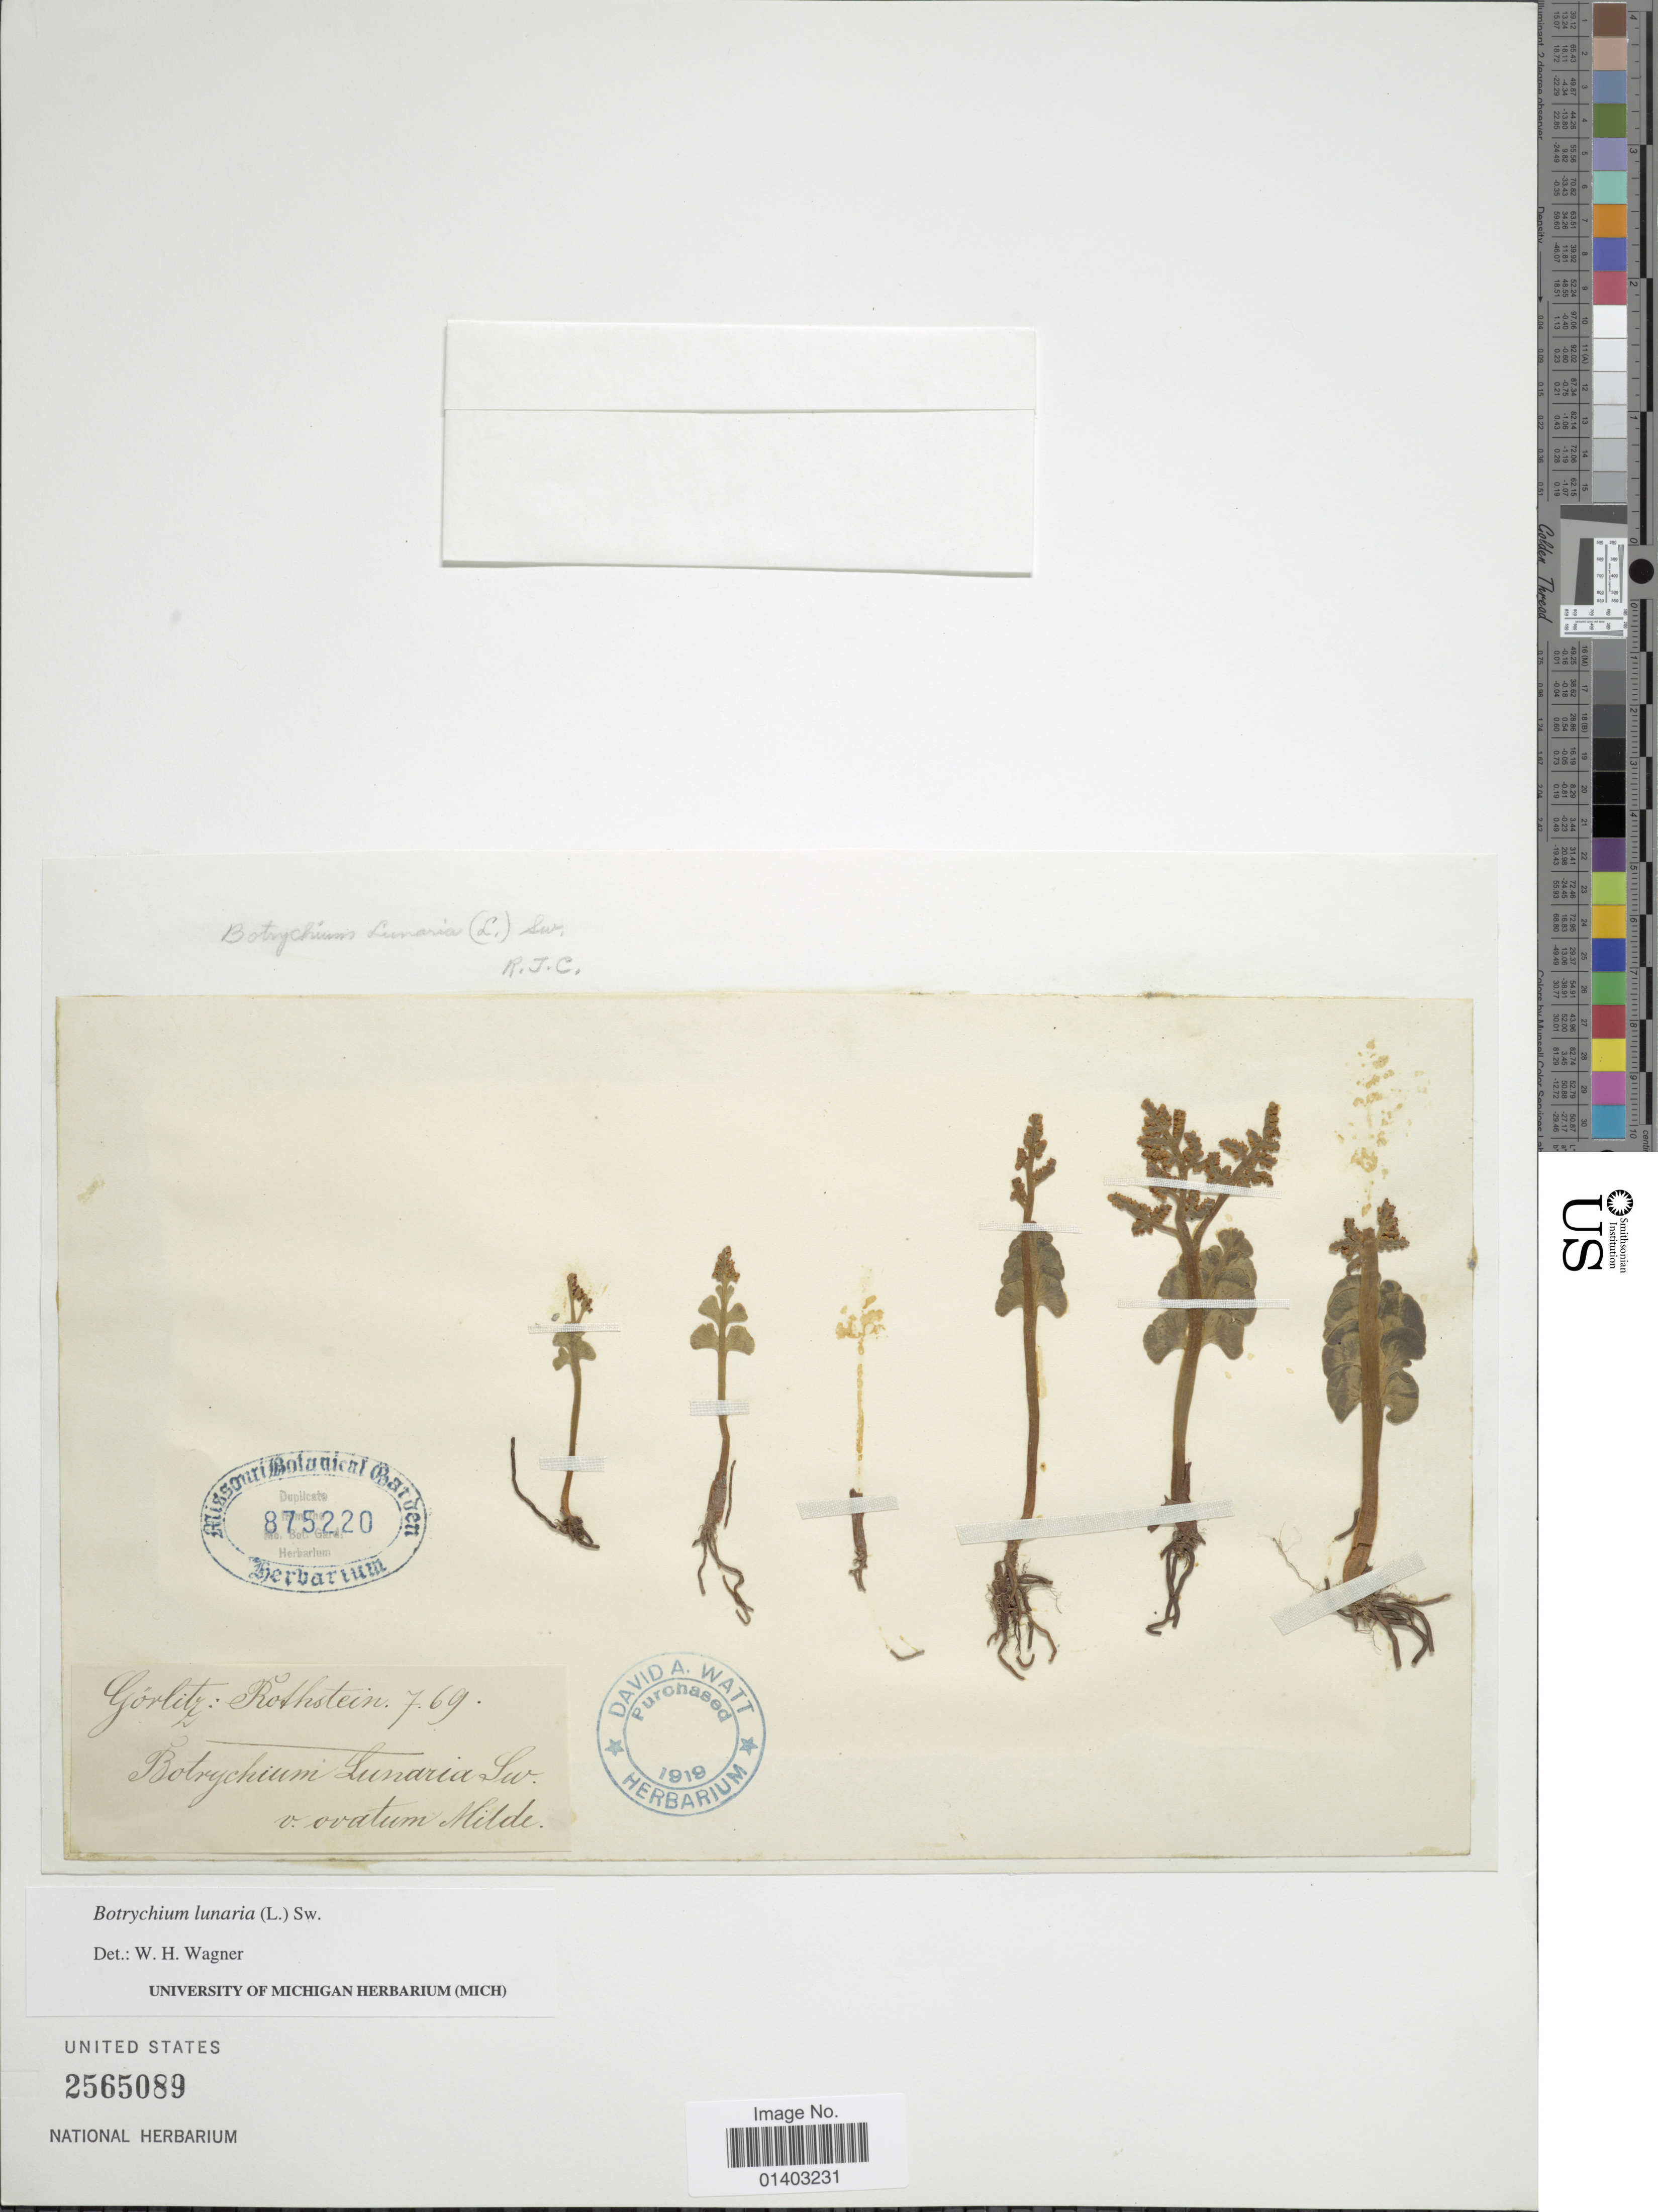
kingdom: Plantae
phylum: Tracheophyta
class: Polypodiopsida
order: Ophioglossales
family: Ophioglossaceae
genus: Botrychium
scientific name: Botrychium lunaria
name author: (L.) Sw.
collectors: ex herb. David A. Watt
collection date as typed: Transcribed d/m/y: /7/69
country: Germany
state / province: Sachsen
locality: Görlitz: Rotstein [interpreted]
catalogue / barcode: US 2565089